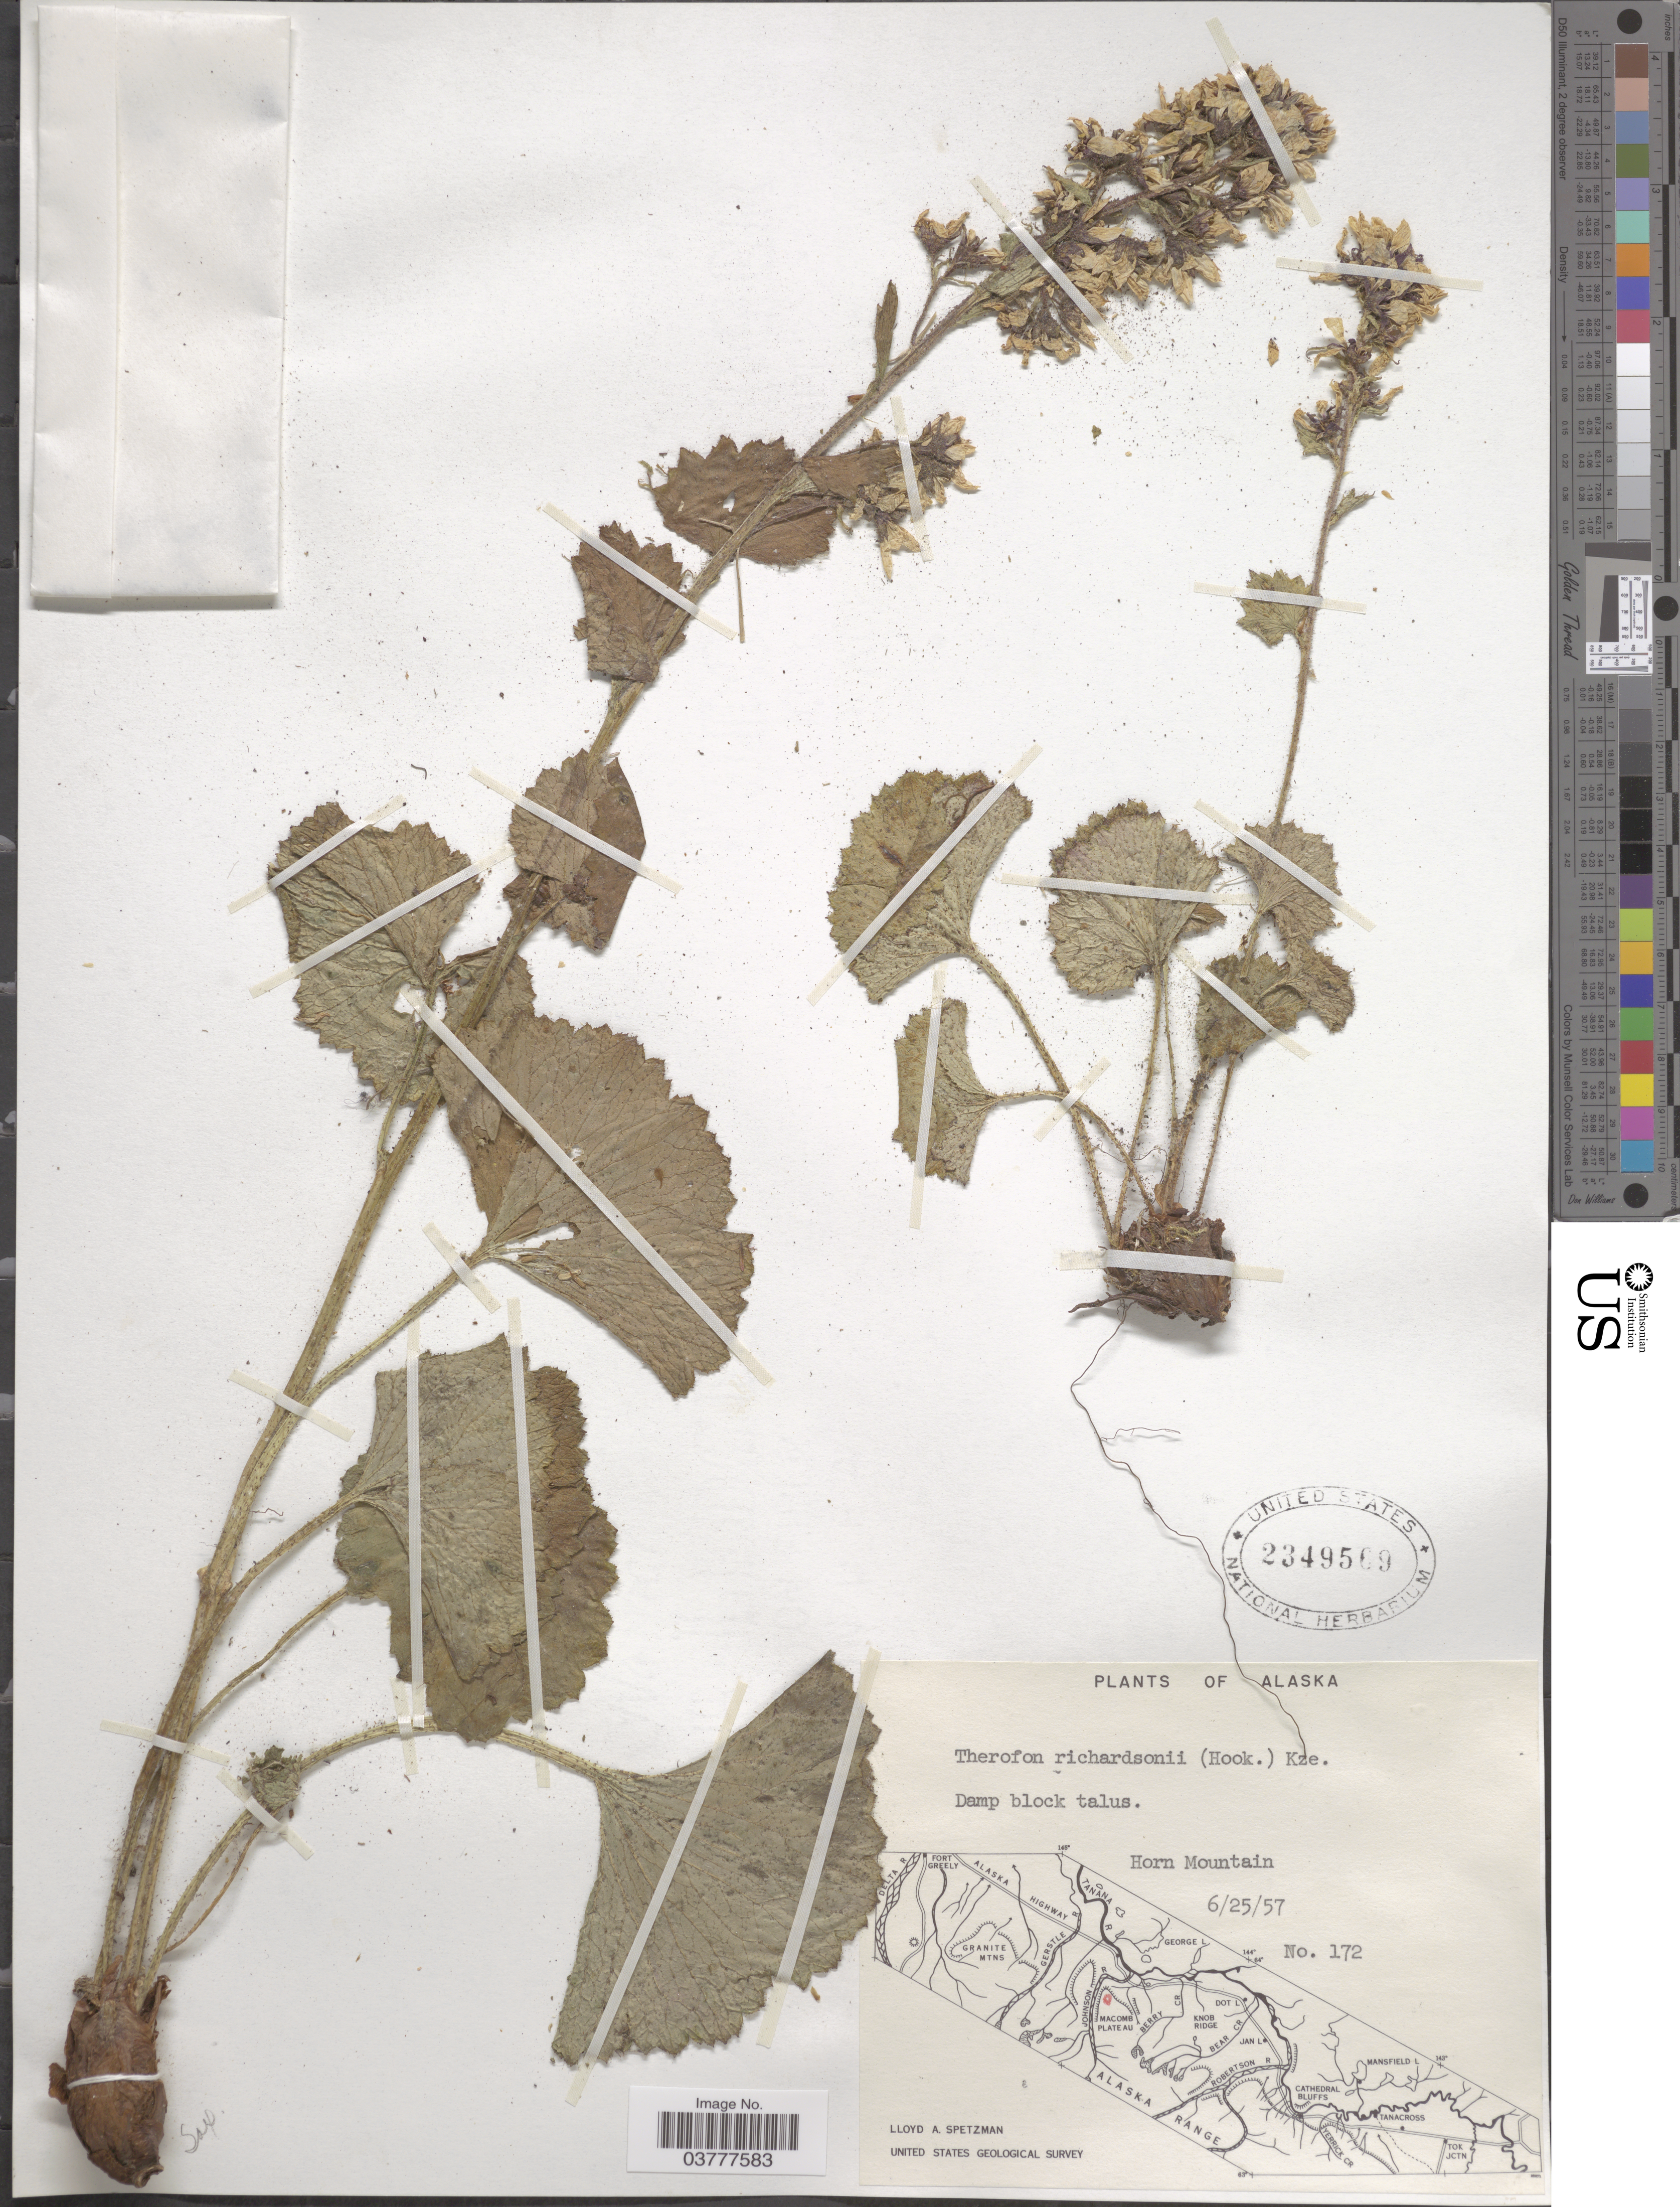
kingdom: Plantae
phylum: Tracheophyta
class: Magnoliopsida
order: Saxifragales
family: Saxifragaceae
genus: Boykinia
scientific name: Boykinia richardsonii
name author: (Hook.) A. Gray ex B.D. Jacks.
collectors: L. Spetzman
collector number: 172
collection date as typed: Transcribed d/m/y: 25/6/57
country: United States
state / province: Alaska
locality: Horn Mountain.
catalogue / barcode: US 2349569